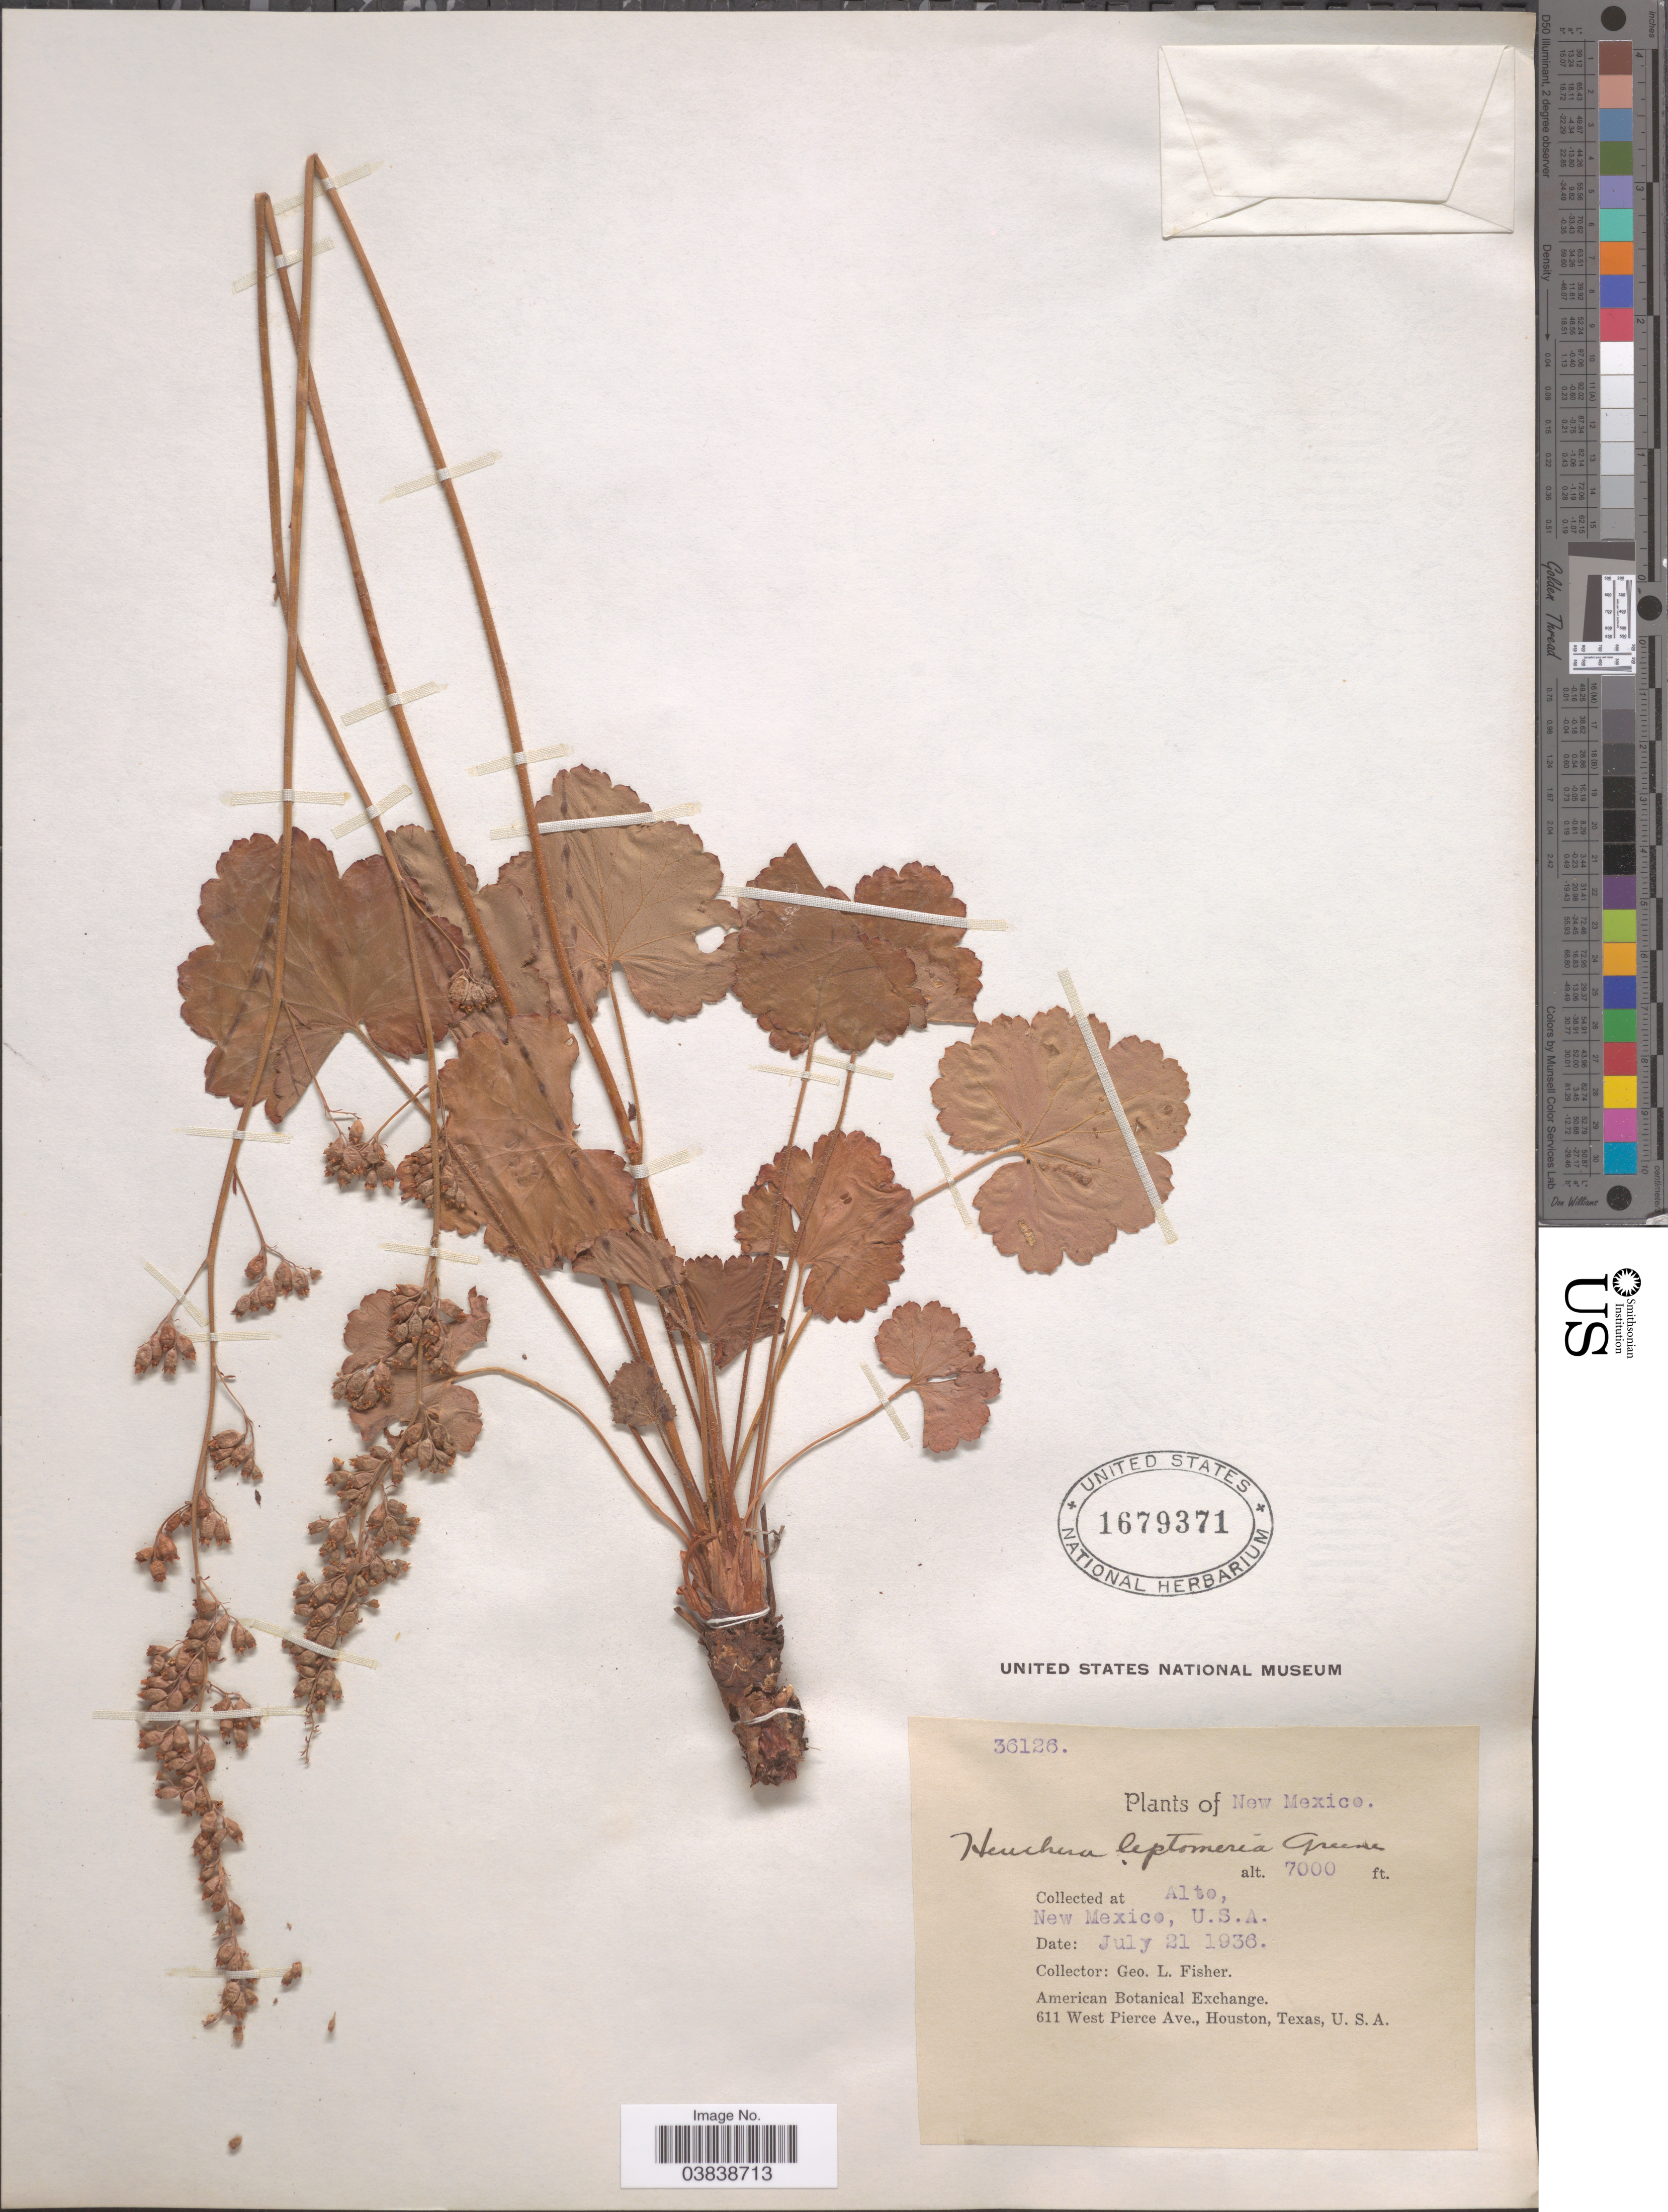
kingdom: Plantae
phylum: Tracheophyta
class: Magnoliopsida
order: Saxifragales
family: Saxifragaceae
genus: Heuchera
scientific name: Heuchera leptomeria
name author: Greene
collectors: G. L. Fisher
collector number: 36126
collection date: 1936-07-21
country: United States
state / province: New Mexico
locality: Alto.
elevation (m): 2134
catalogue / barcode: US 1679371